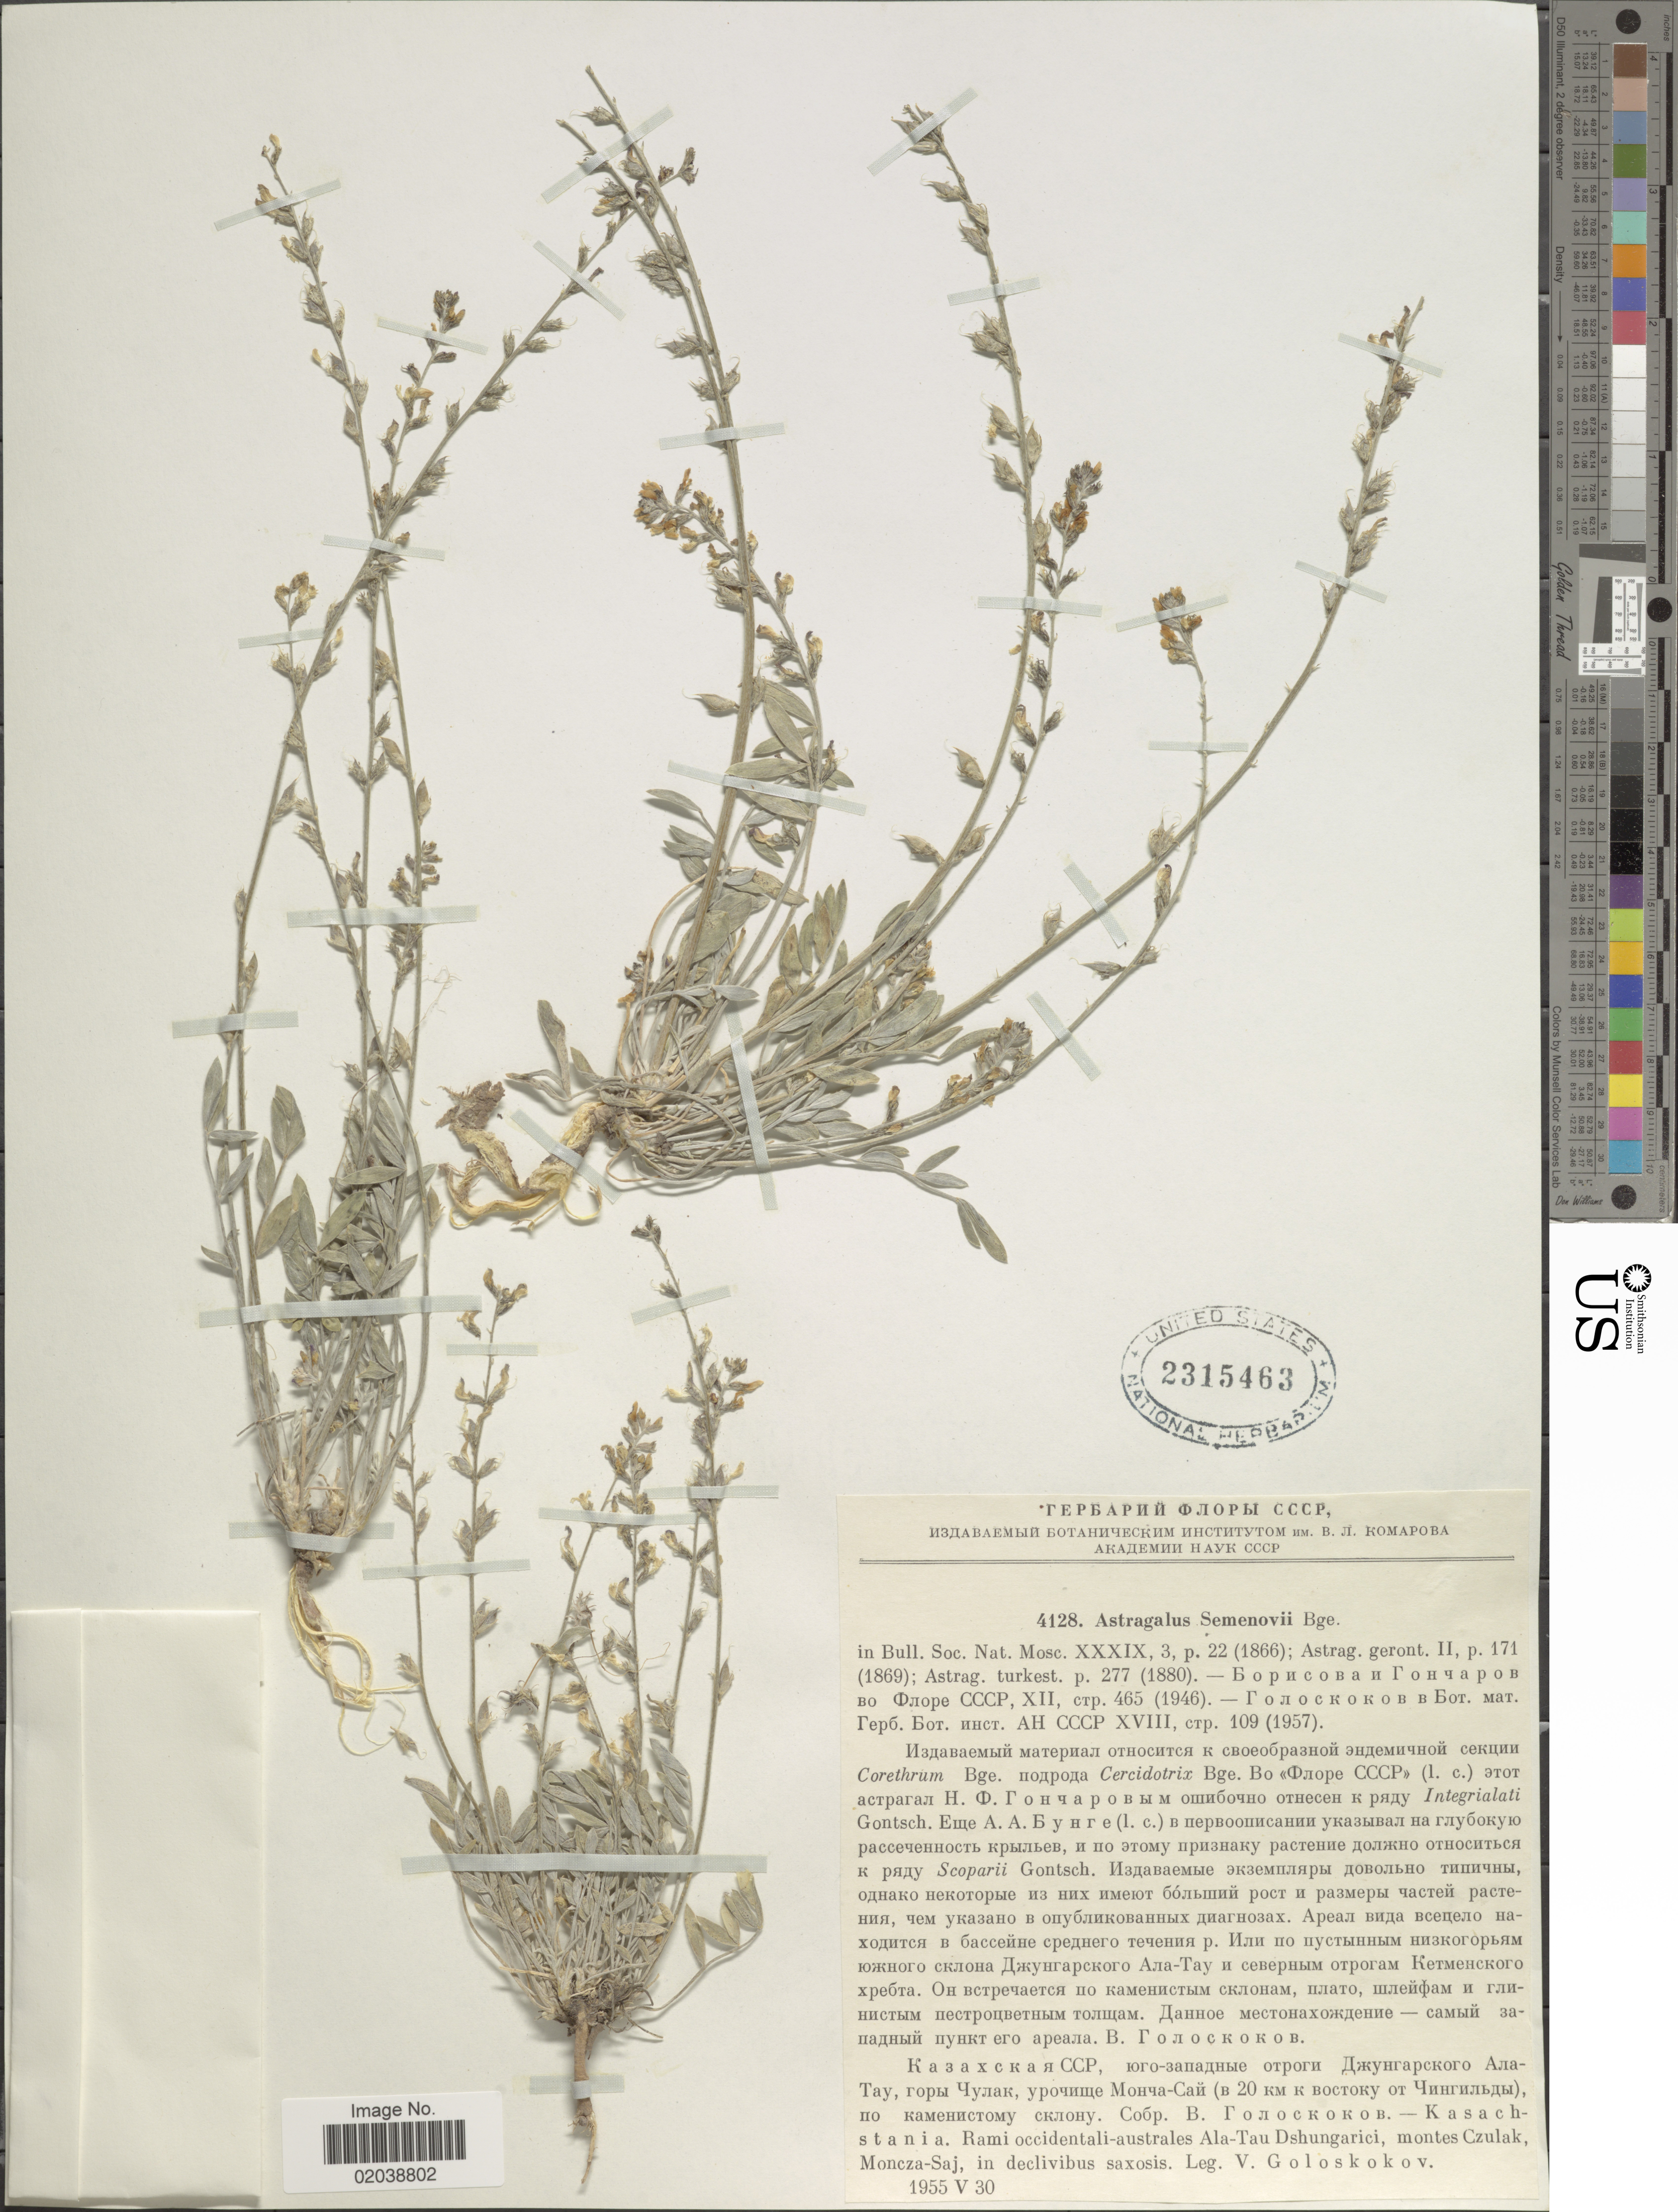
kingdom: Plantae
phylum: Tracheophyta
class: Magnoliopsida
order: Fabales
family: Fabaceae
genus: Astragalus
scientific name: Astragalus semenovii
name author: Bunge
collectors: V. P. Goloskokov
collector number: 4128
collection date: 1955-05-30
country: Kazakhstan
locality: Kasachstania. Rami occidentali-australes Ala-Tau Dshungarici, montes Czulak, Moncza-Saj, in declivibus saxosis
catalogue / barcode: US 2315463